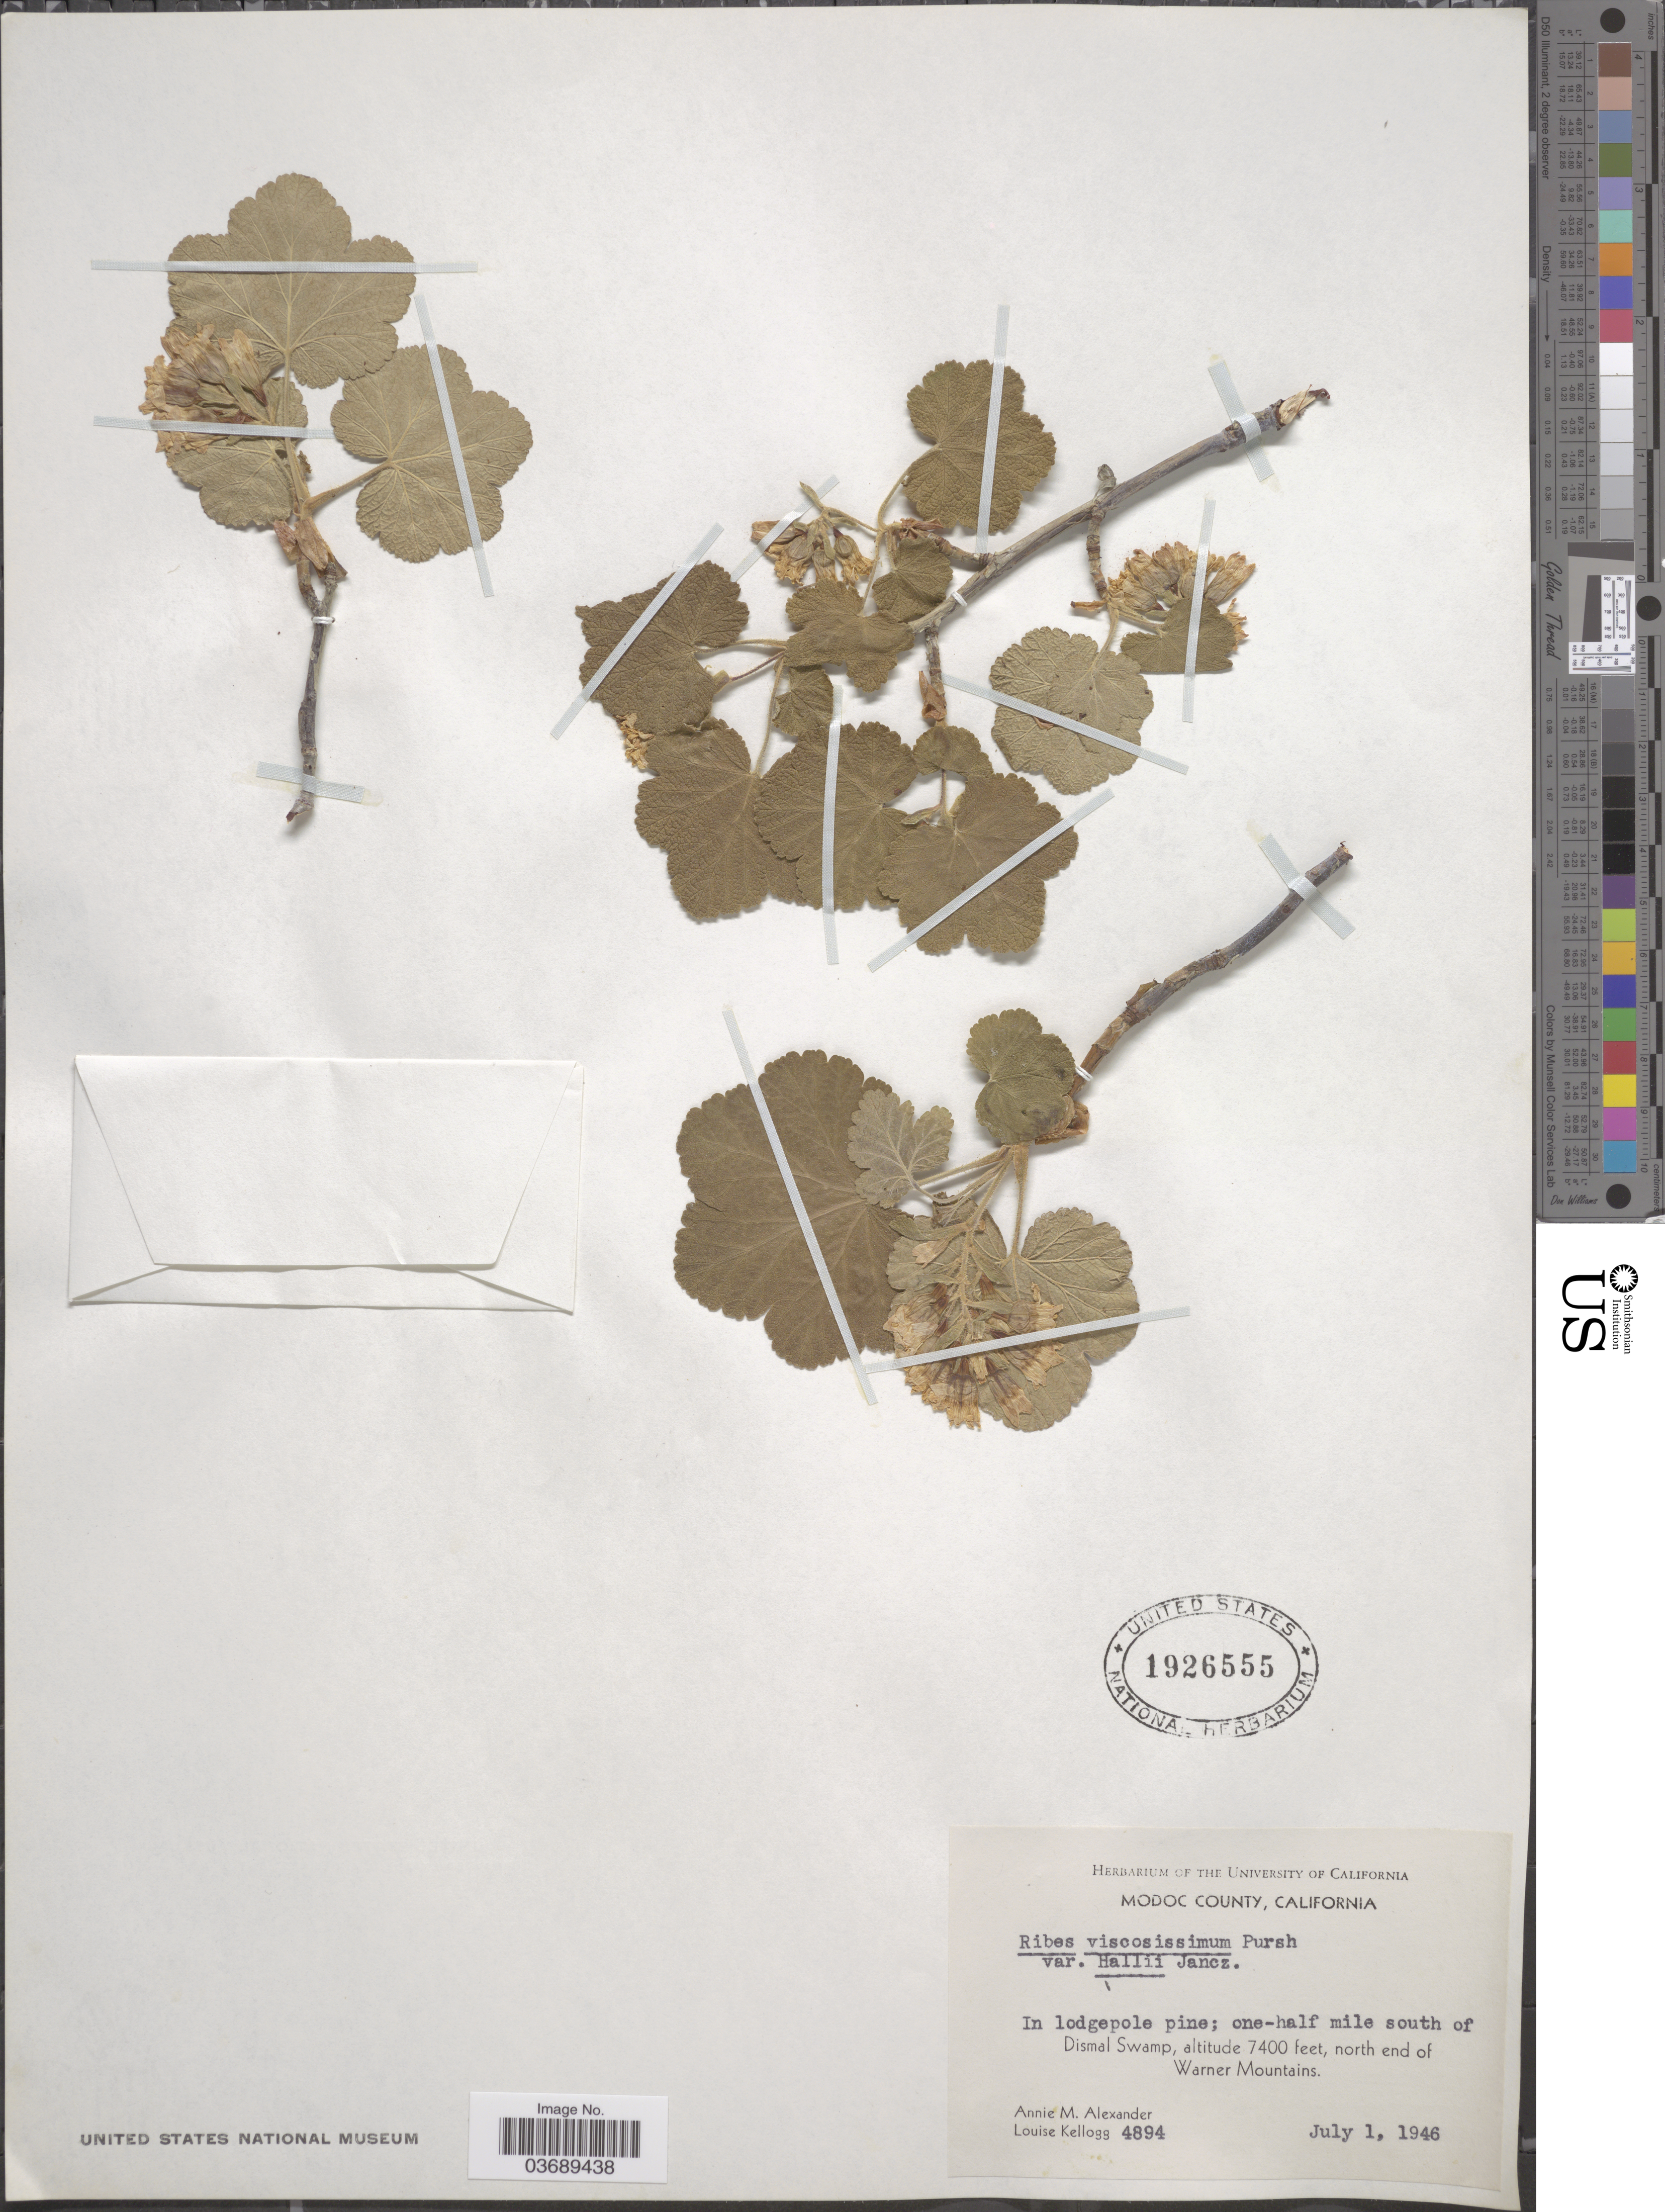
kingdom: Plantae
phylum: Tracheophyta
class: Magnoliopsida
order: Saxifragales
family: Grossulariaceae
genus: Ribes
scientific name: Ribes viscosissimum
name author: Pursh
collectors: A. M. Alexander & L. Kellogg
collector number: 4894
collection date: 1946-07-01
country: United States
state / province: California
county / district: Modoc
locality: Modoc County. One-half mile south of Dismal Swamp, north end of Warner Mountains.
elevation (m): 2256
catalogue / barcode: US 1926555